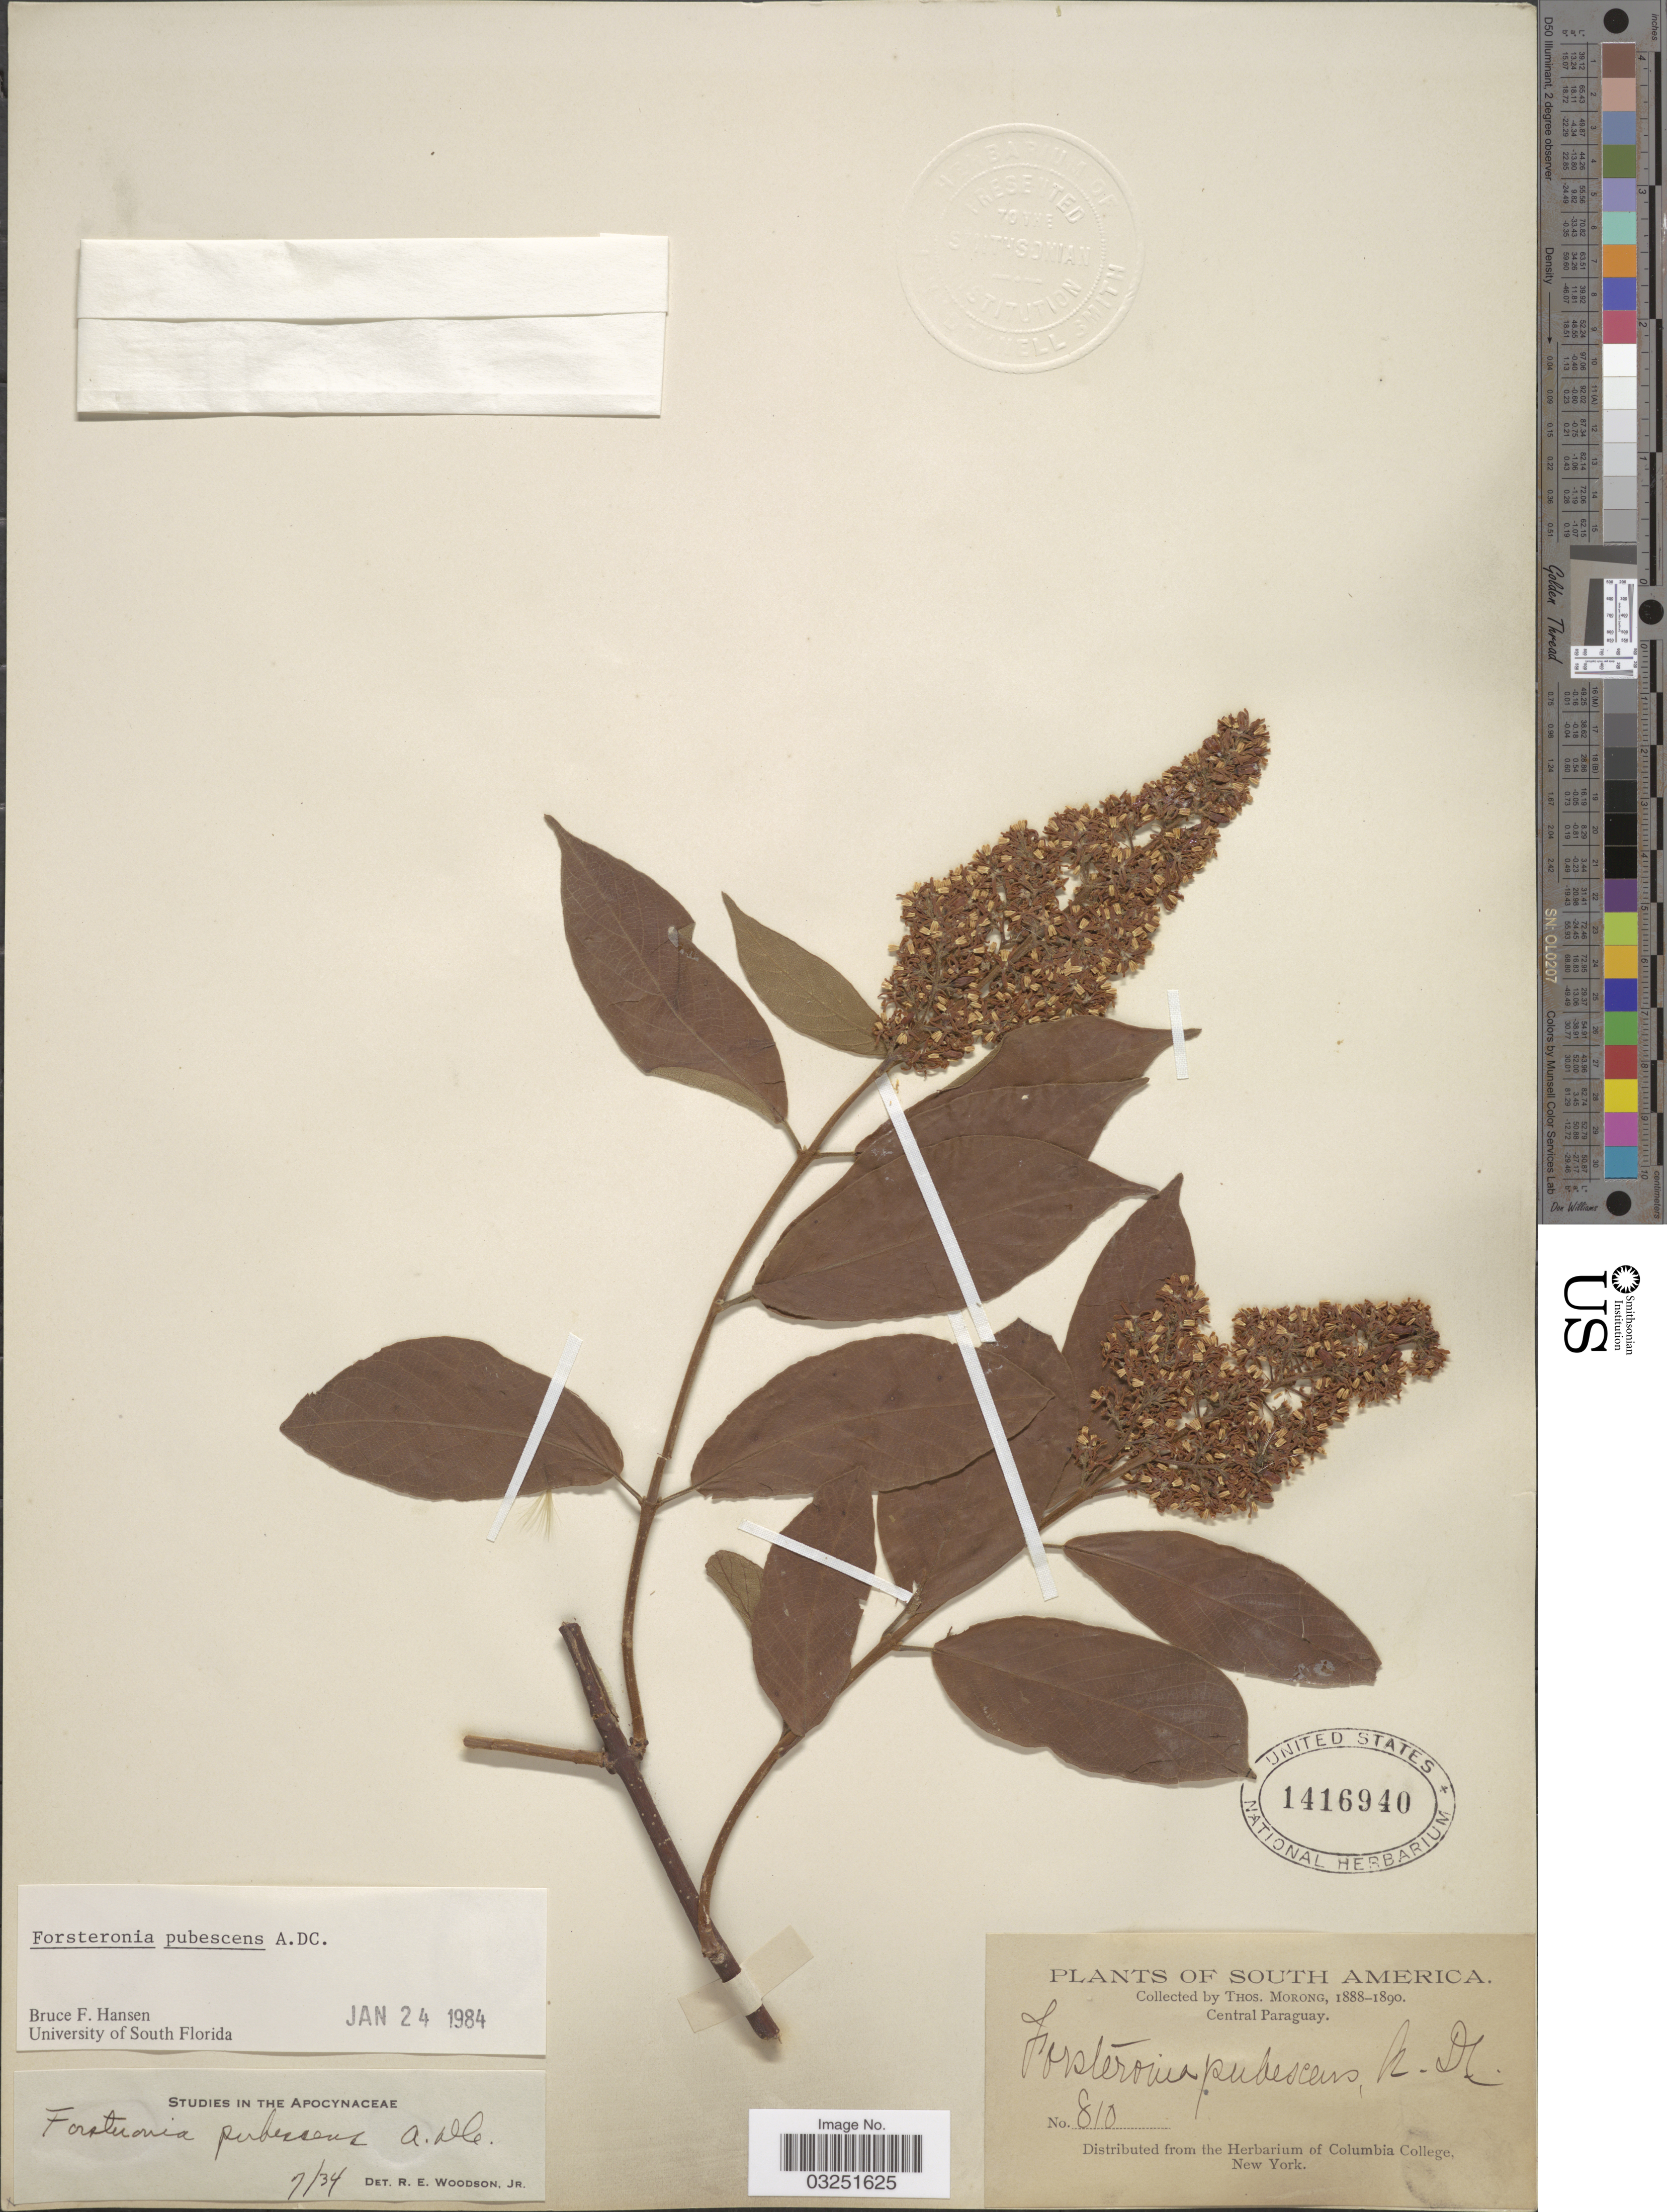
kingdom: Plantae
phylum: Tracheophyta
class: Magnoliopsida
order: Gentianales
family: Apocynaceae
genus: Forsteronia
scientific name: Forsteronia pubescens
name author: A. DC.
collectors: ex herb. T. Morong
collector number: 810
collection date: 1888/1890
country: Paraguay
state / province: Central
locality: Central Paraguay.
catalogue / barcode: US 1416940